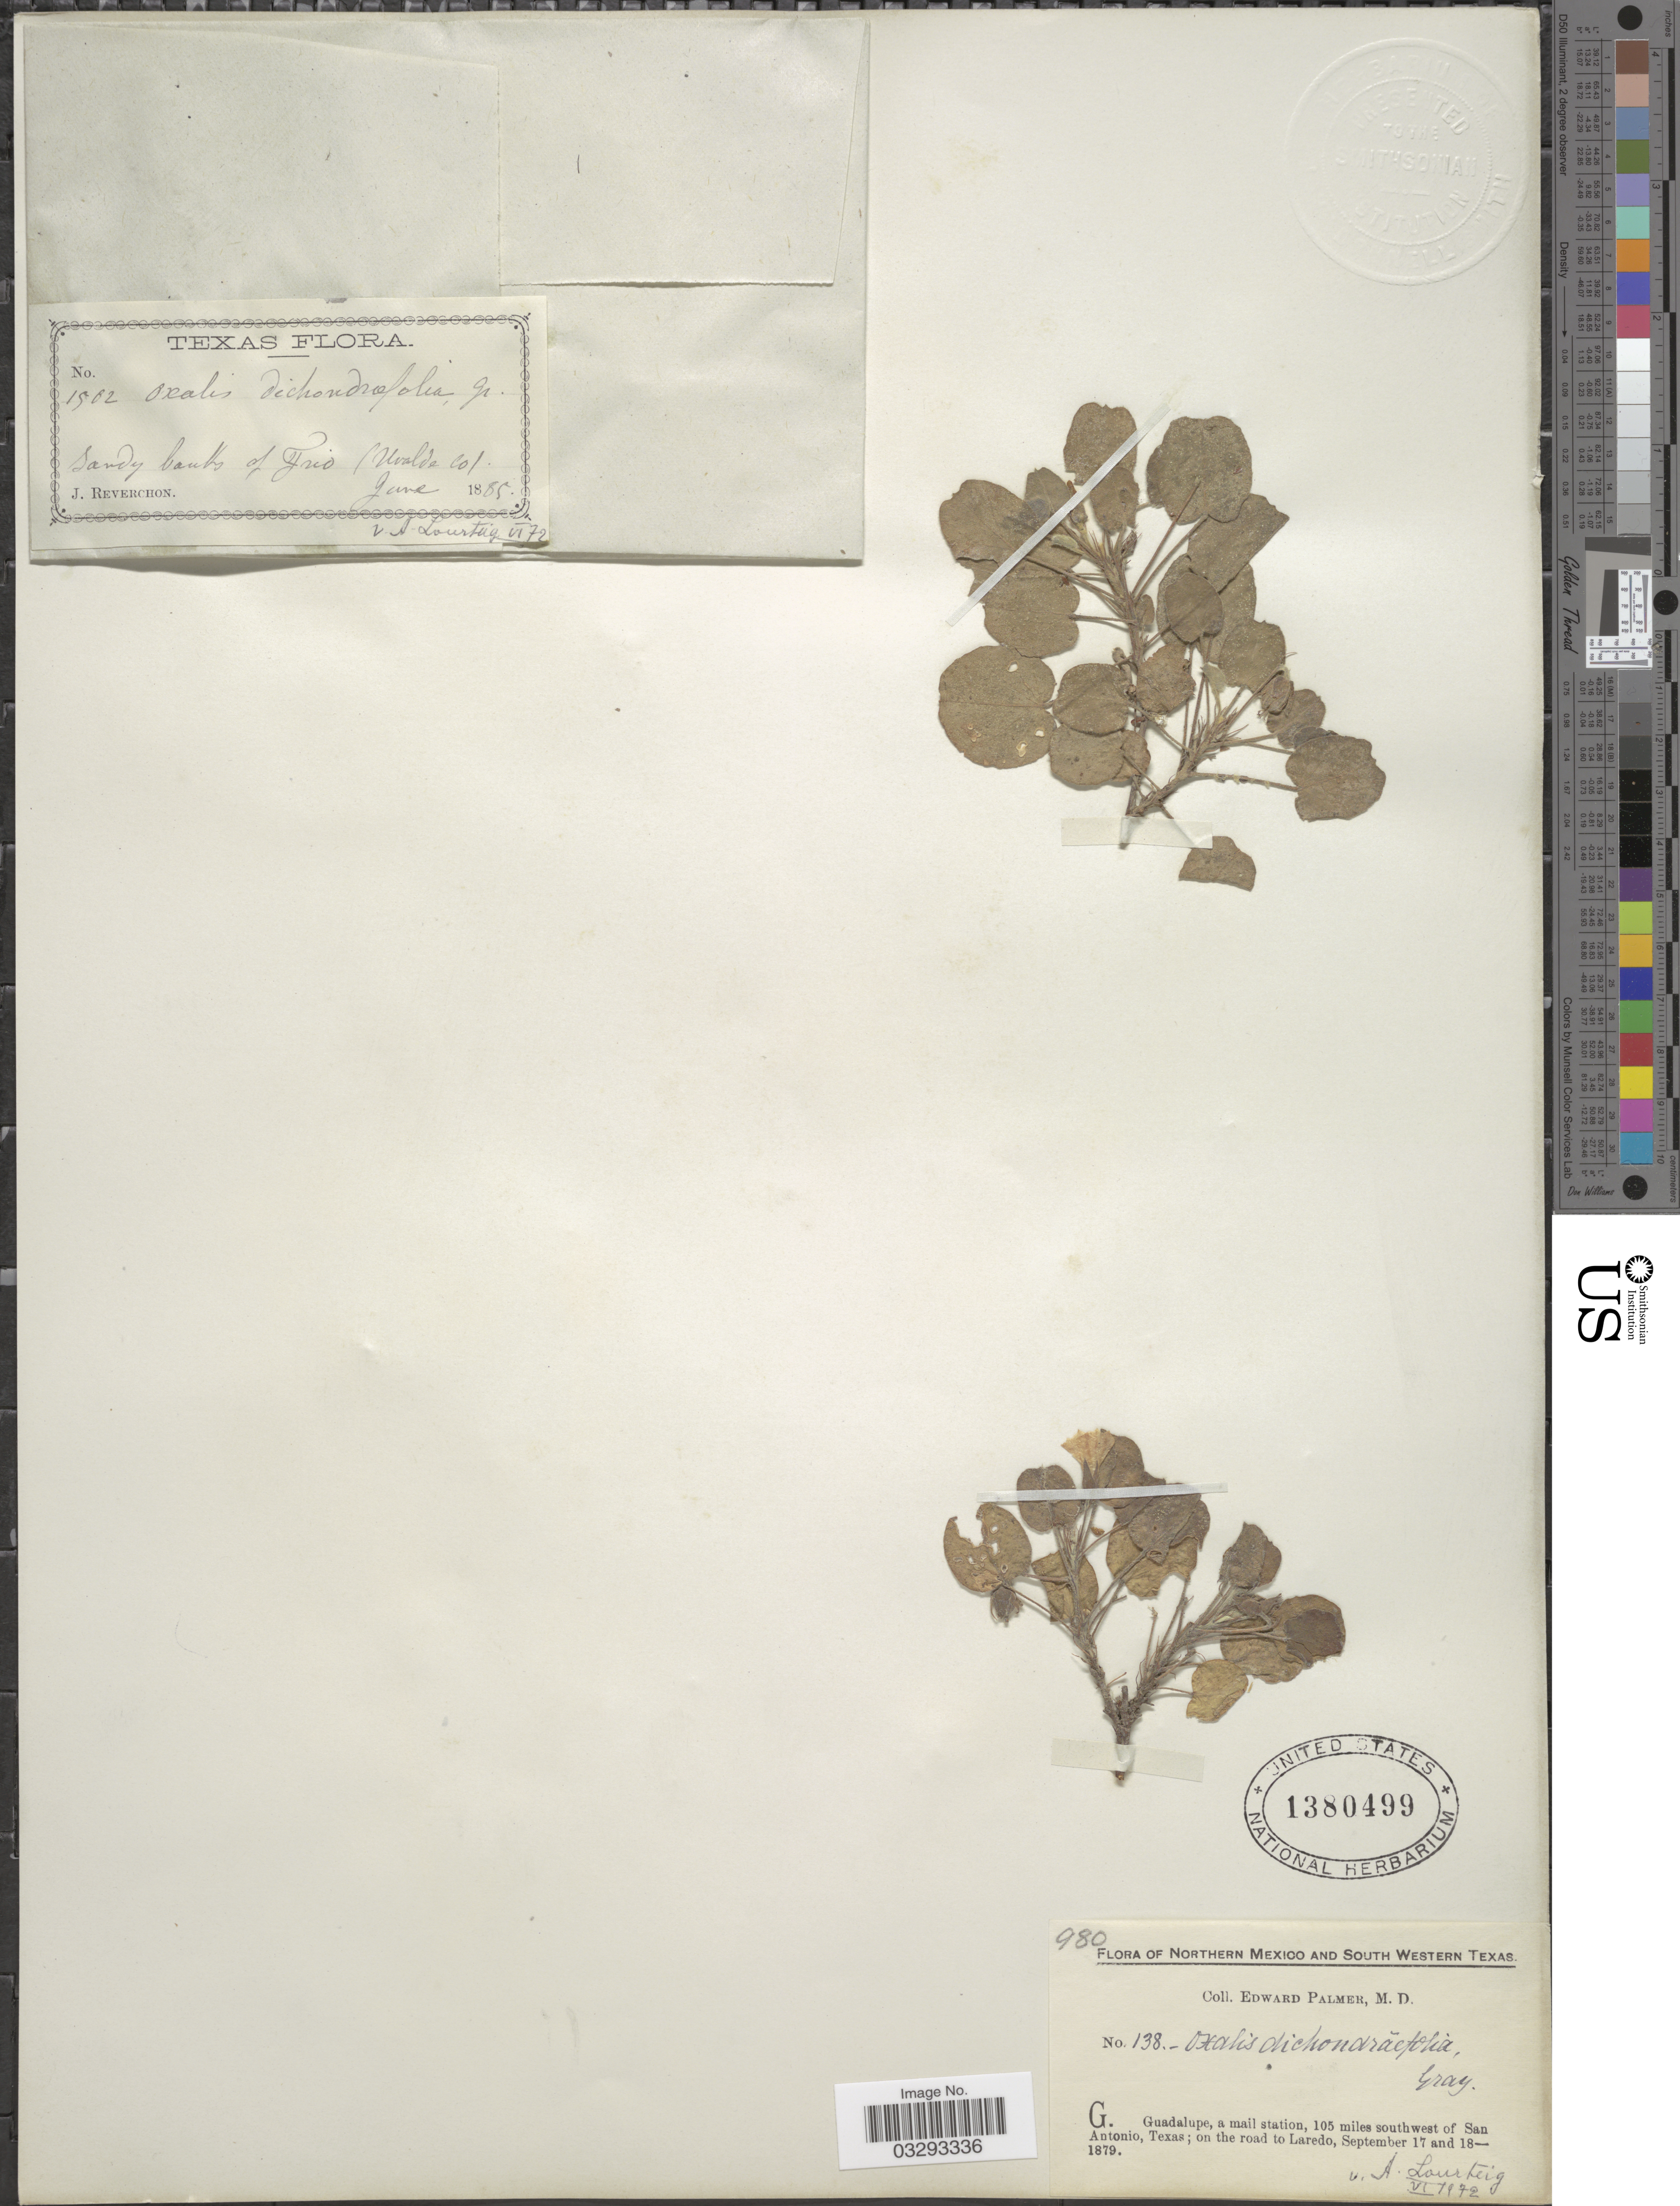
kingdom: Plantae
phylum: Tracheophyta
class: Magnoliopsida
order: Oxalidales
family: Oxalidaceae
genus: Oxalis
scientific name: Oxalis dichondraefolia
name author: A. Gray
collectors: J. Reverchon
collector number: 1562*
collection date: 1885-06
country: United States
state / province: Texas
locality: Sandy banks of Frio (Uvalde Co).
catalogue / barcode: US 1380499